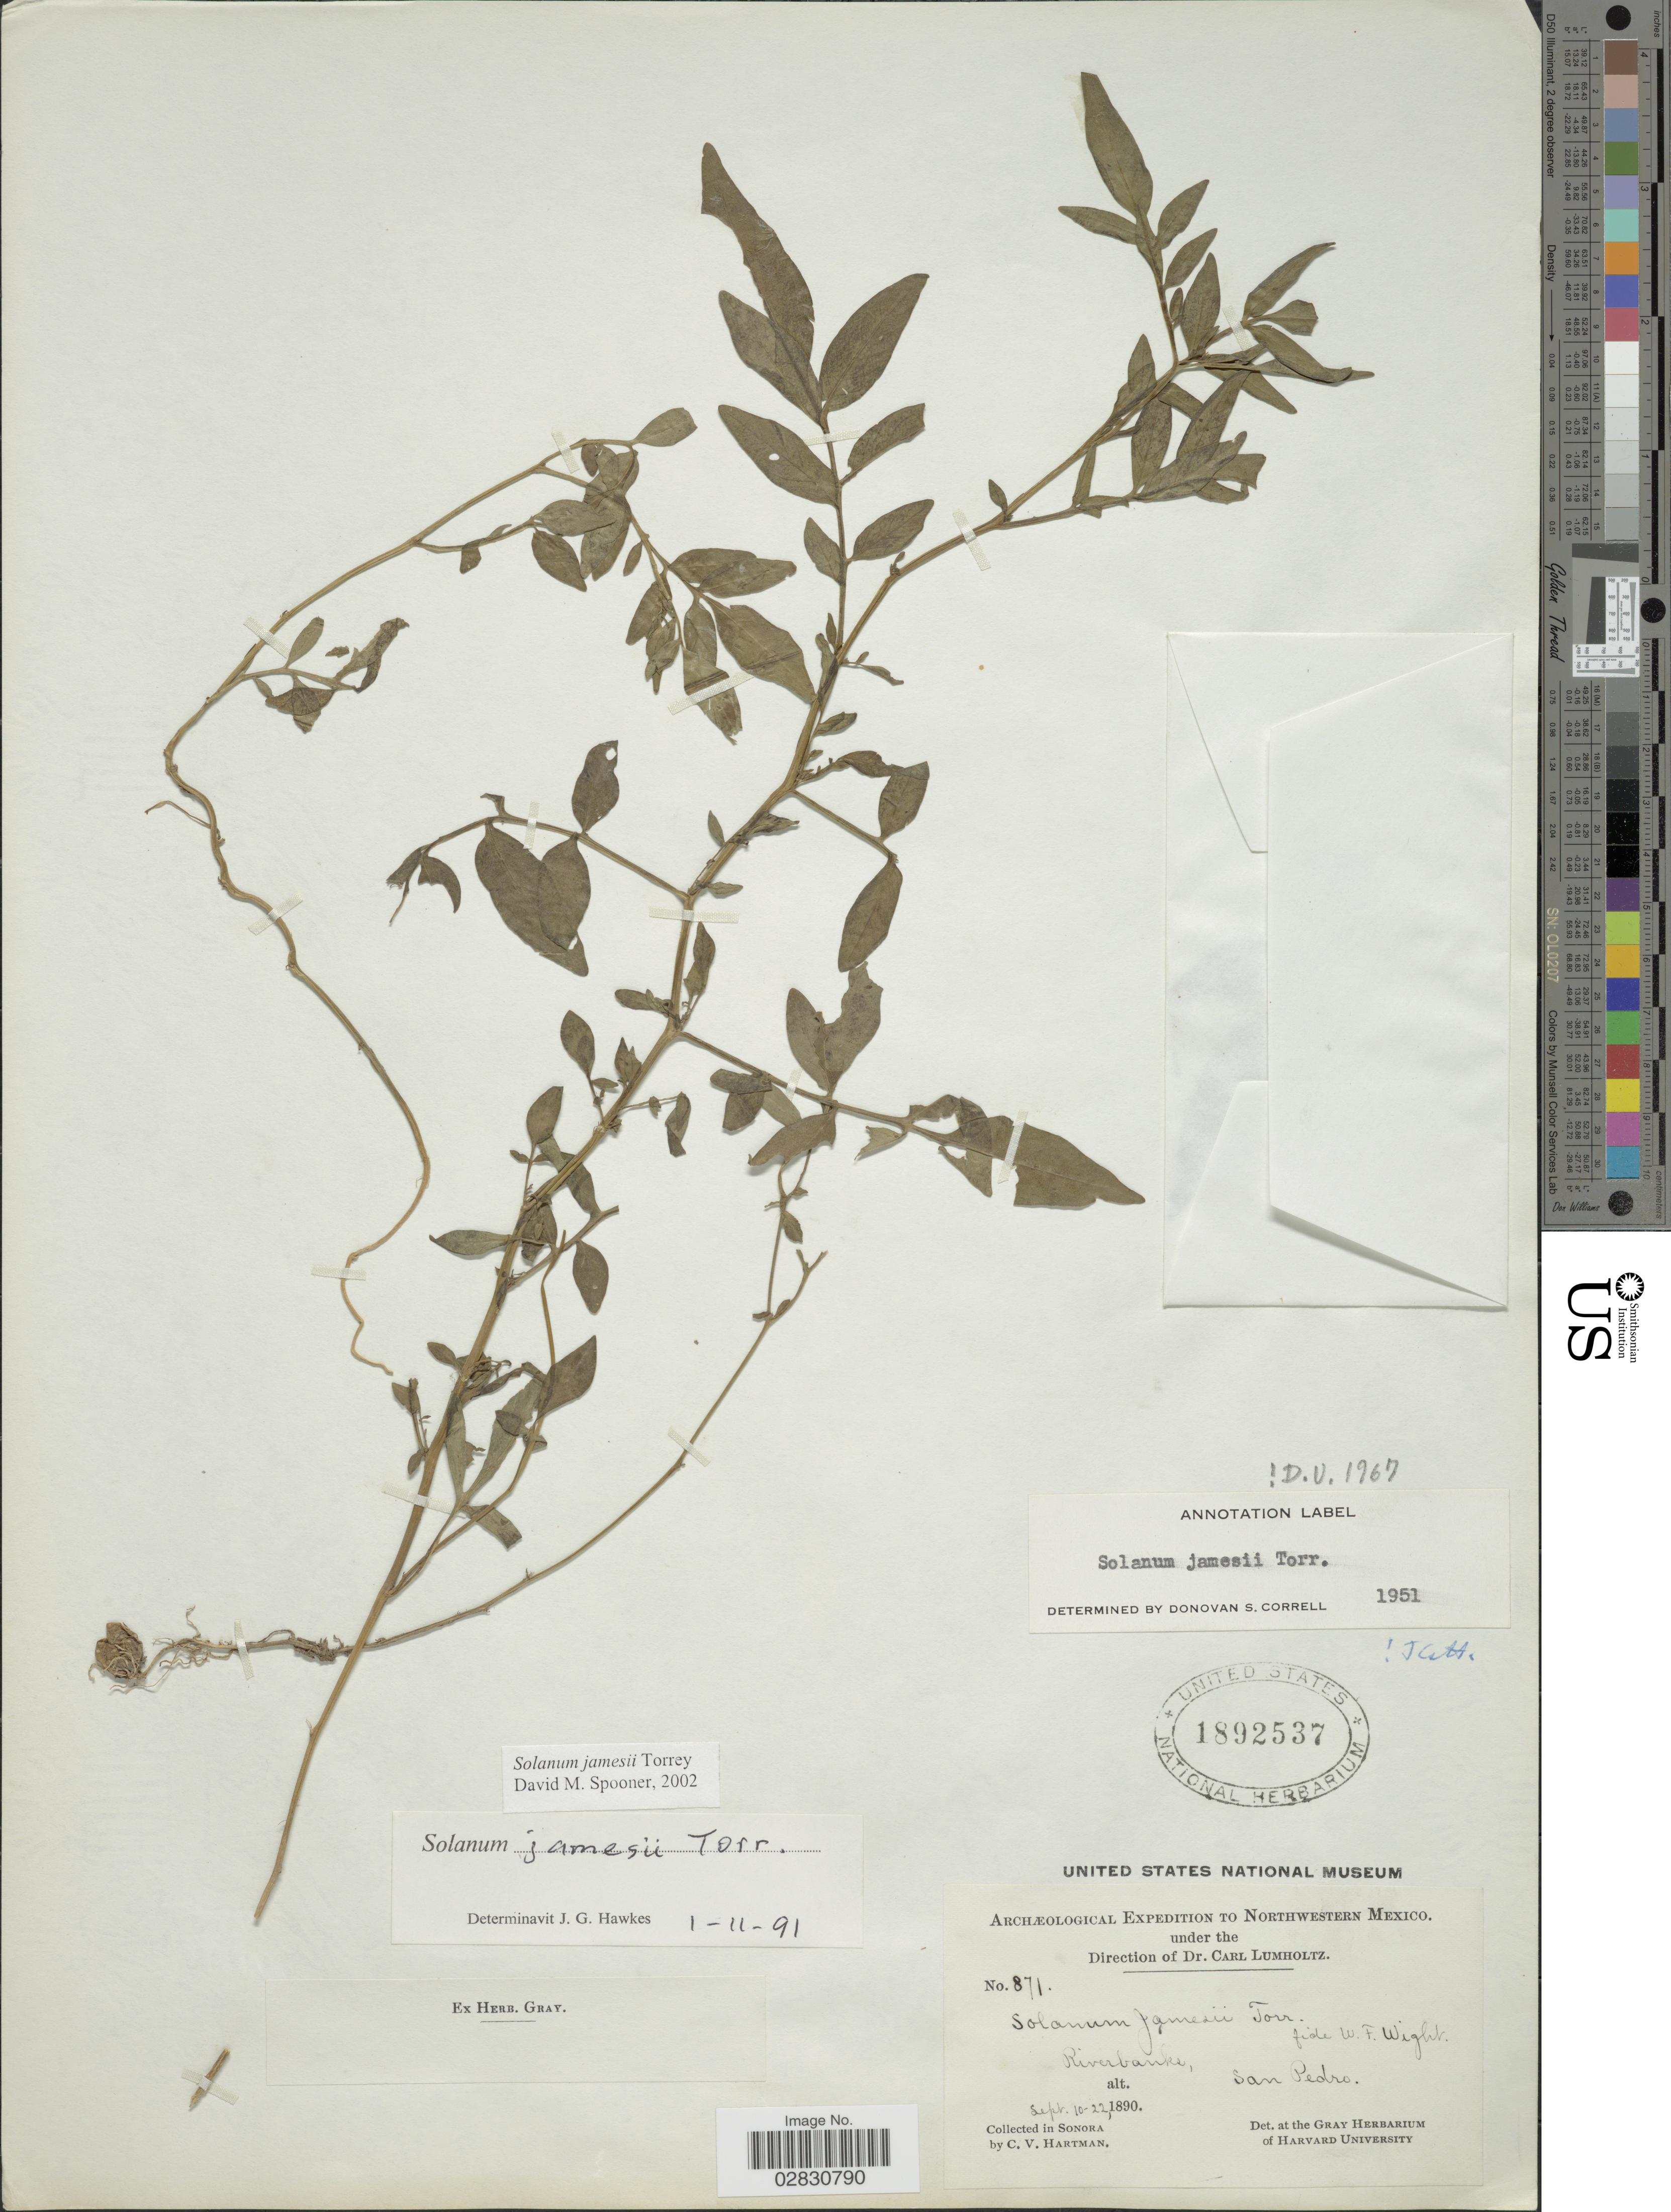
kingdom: Plantae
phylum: Tracheophyta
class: Magnoliopsida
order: Solanales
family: Solanaceae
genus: Solanum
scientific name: Solanum jamesii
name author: Torr.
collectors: C. V. Hartman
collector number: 871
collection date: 1890-09-10/1890-09-22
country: Mexico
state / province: Sonora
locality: Northwestern Mexico, Sonora, Riverbanks, San Pedro.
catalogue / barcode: US 1892537